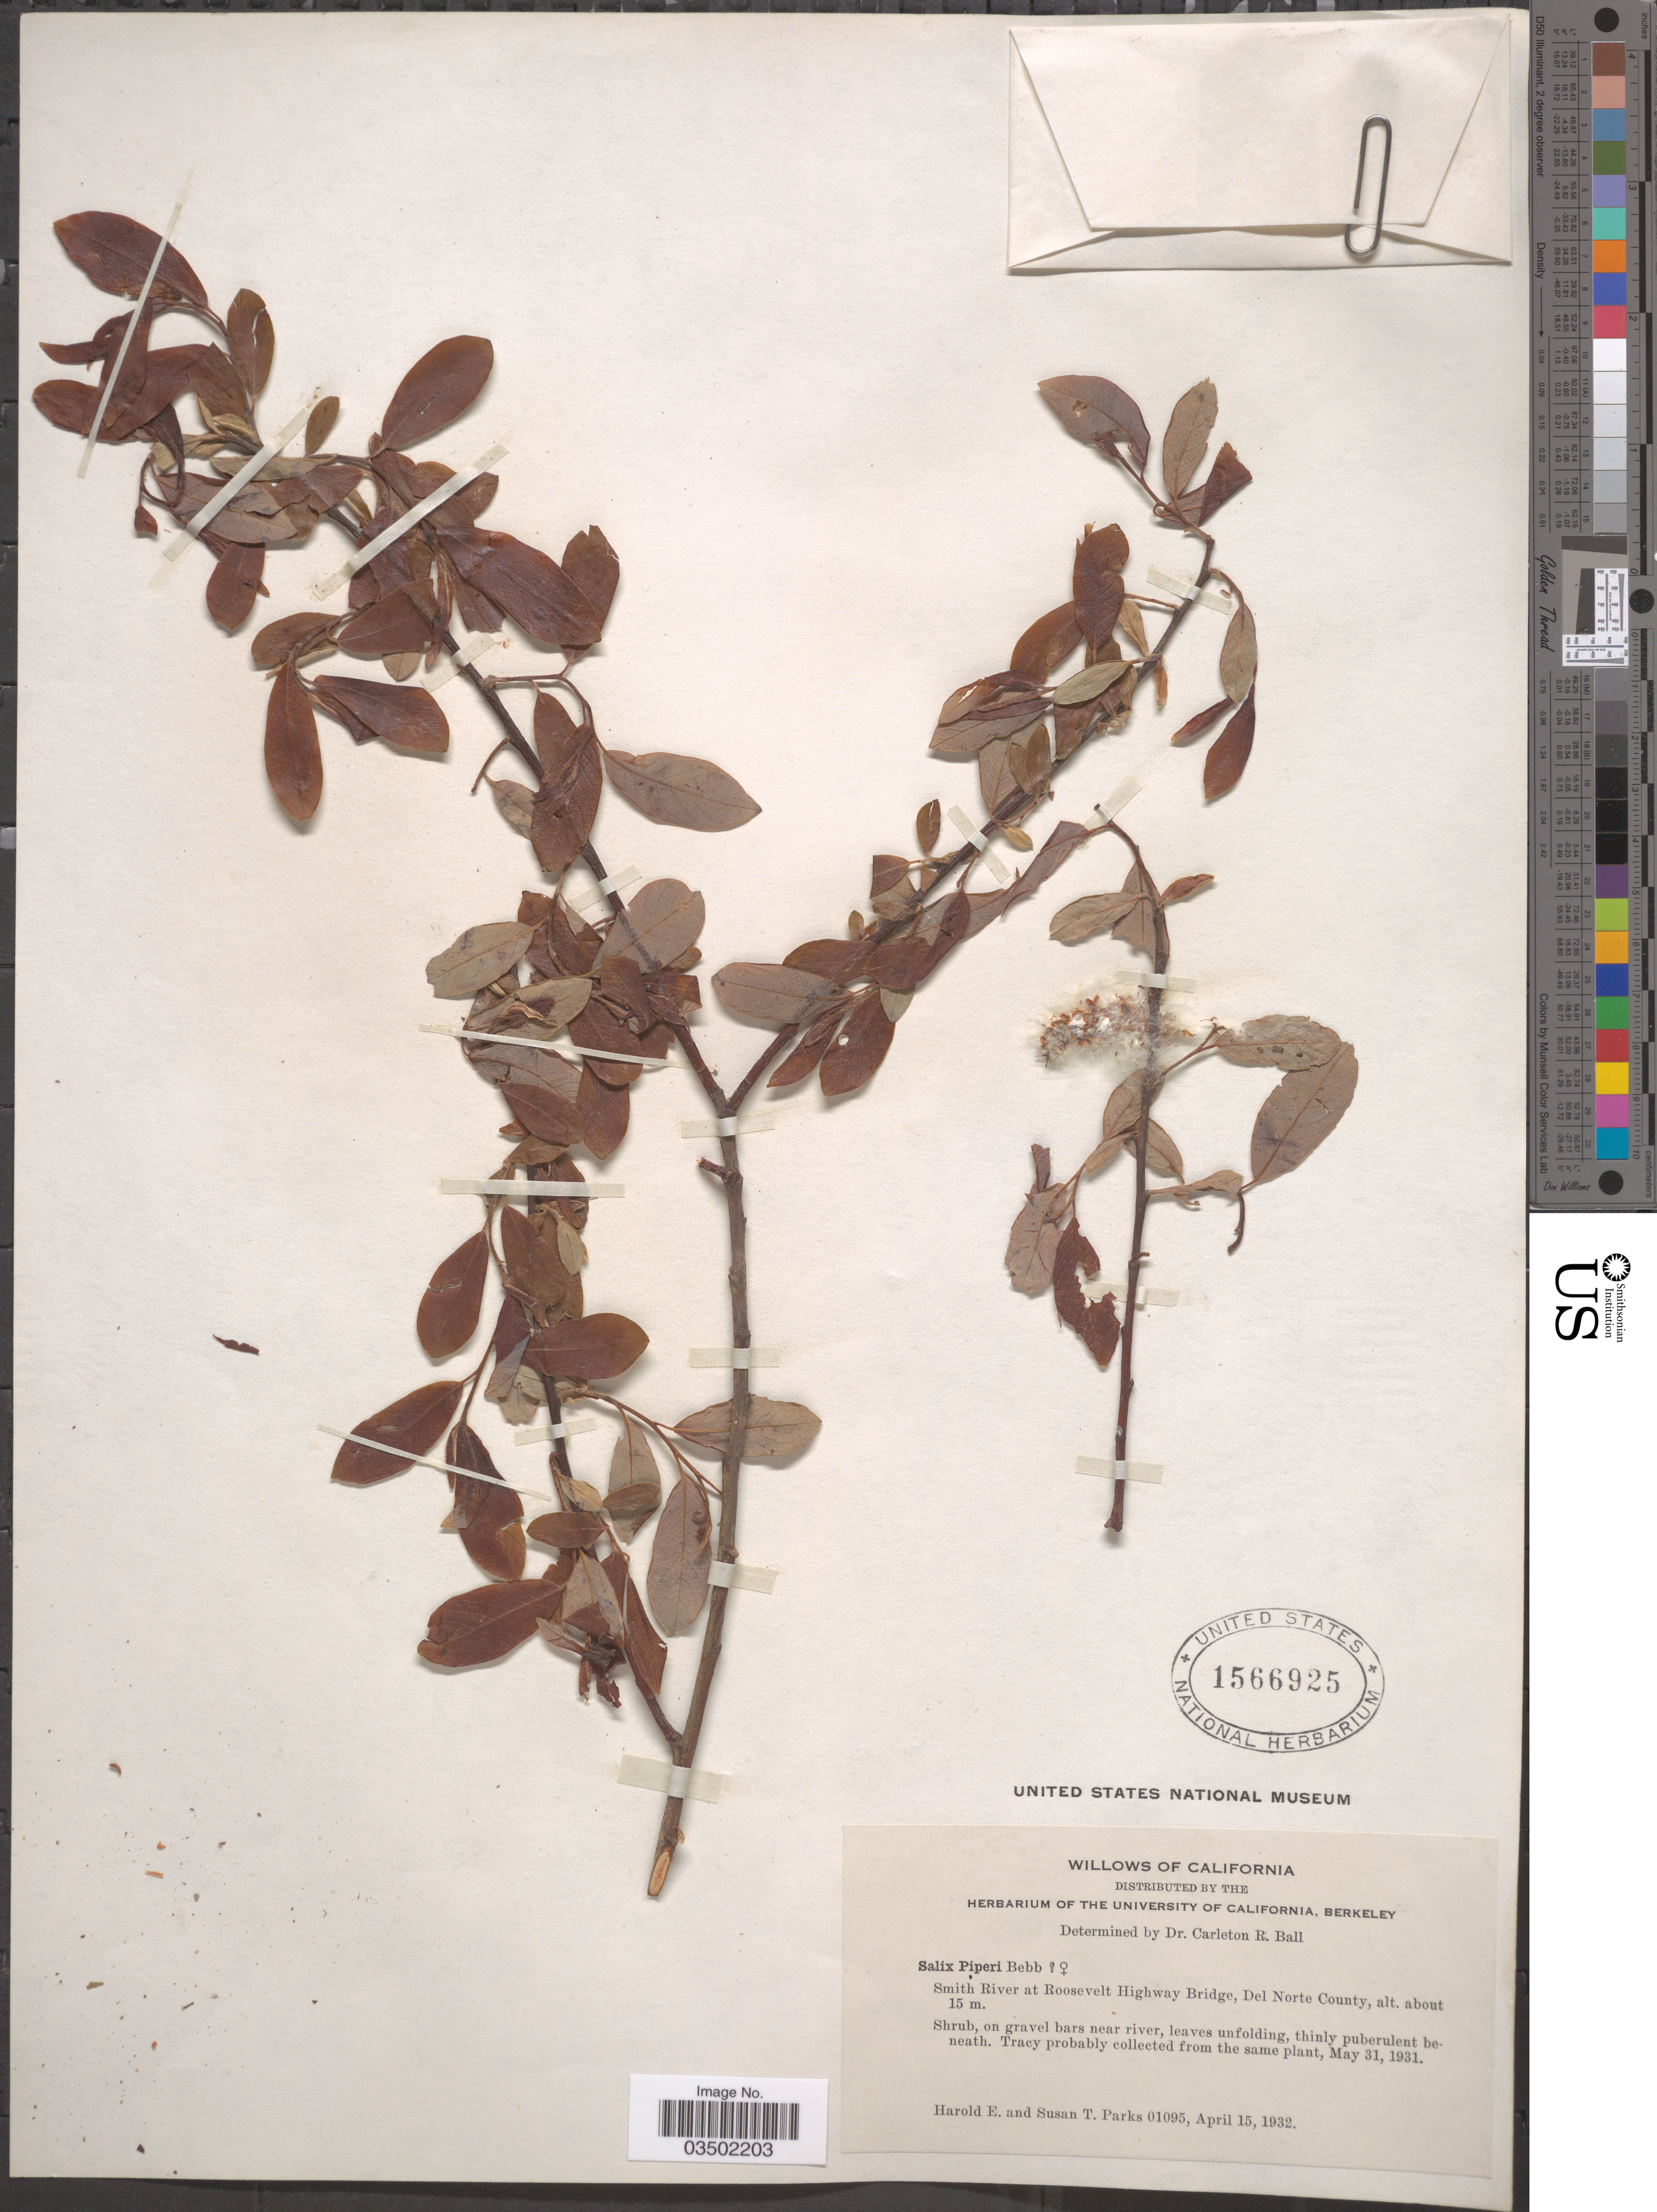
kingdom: Plantae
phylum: Tracheophyta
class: Magnoliopsida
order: Malpighiales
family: Salicaceae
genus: Salix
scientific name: Salix piperi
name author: Bebb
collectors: H. E. Parks & S. Parks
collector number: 01095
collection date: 1932-04-15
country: United States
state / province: California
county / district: Del Norte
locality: Smith River at Roosevelt Highway Bridge, Del Norte County.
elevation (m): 15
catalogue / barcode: US 1566925